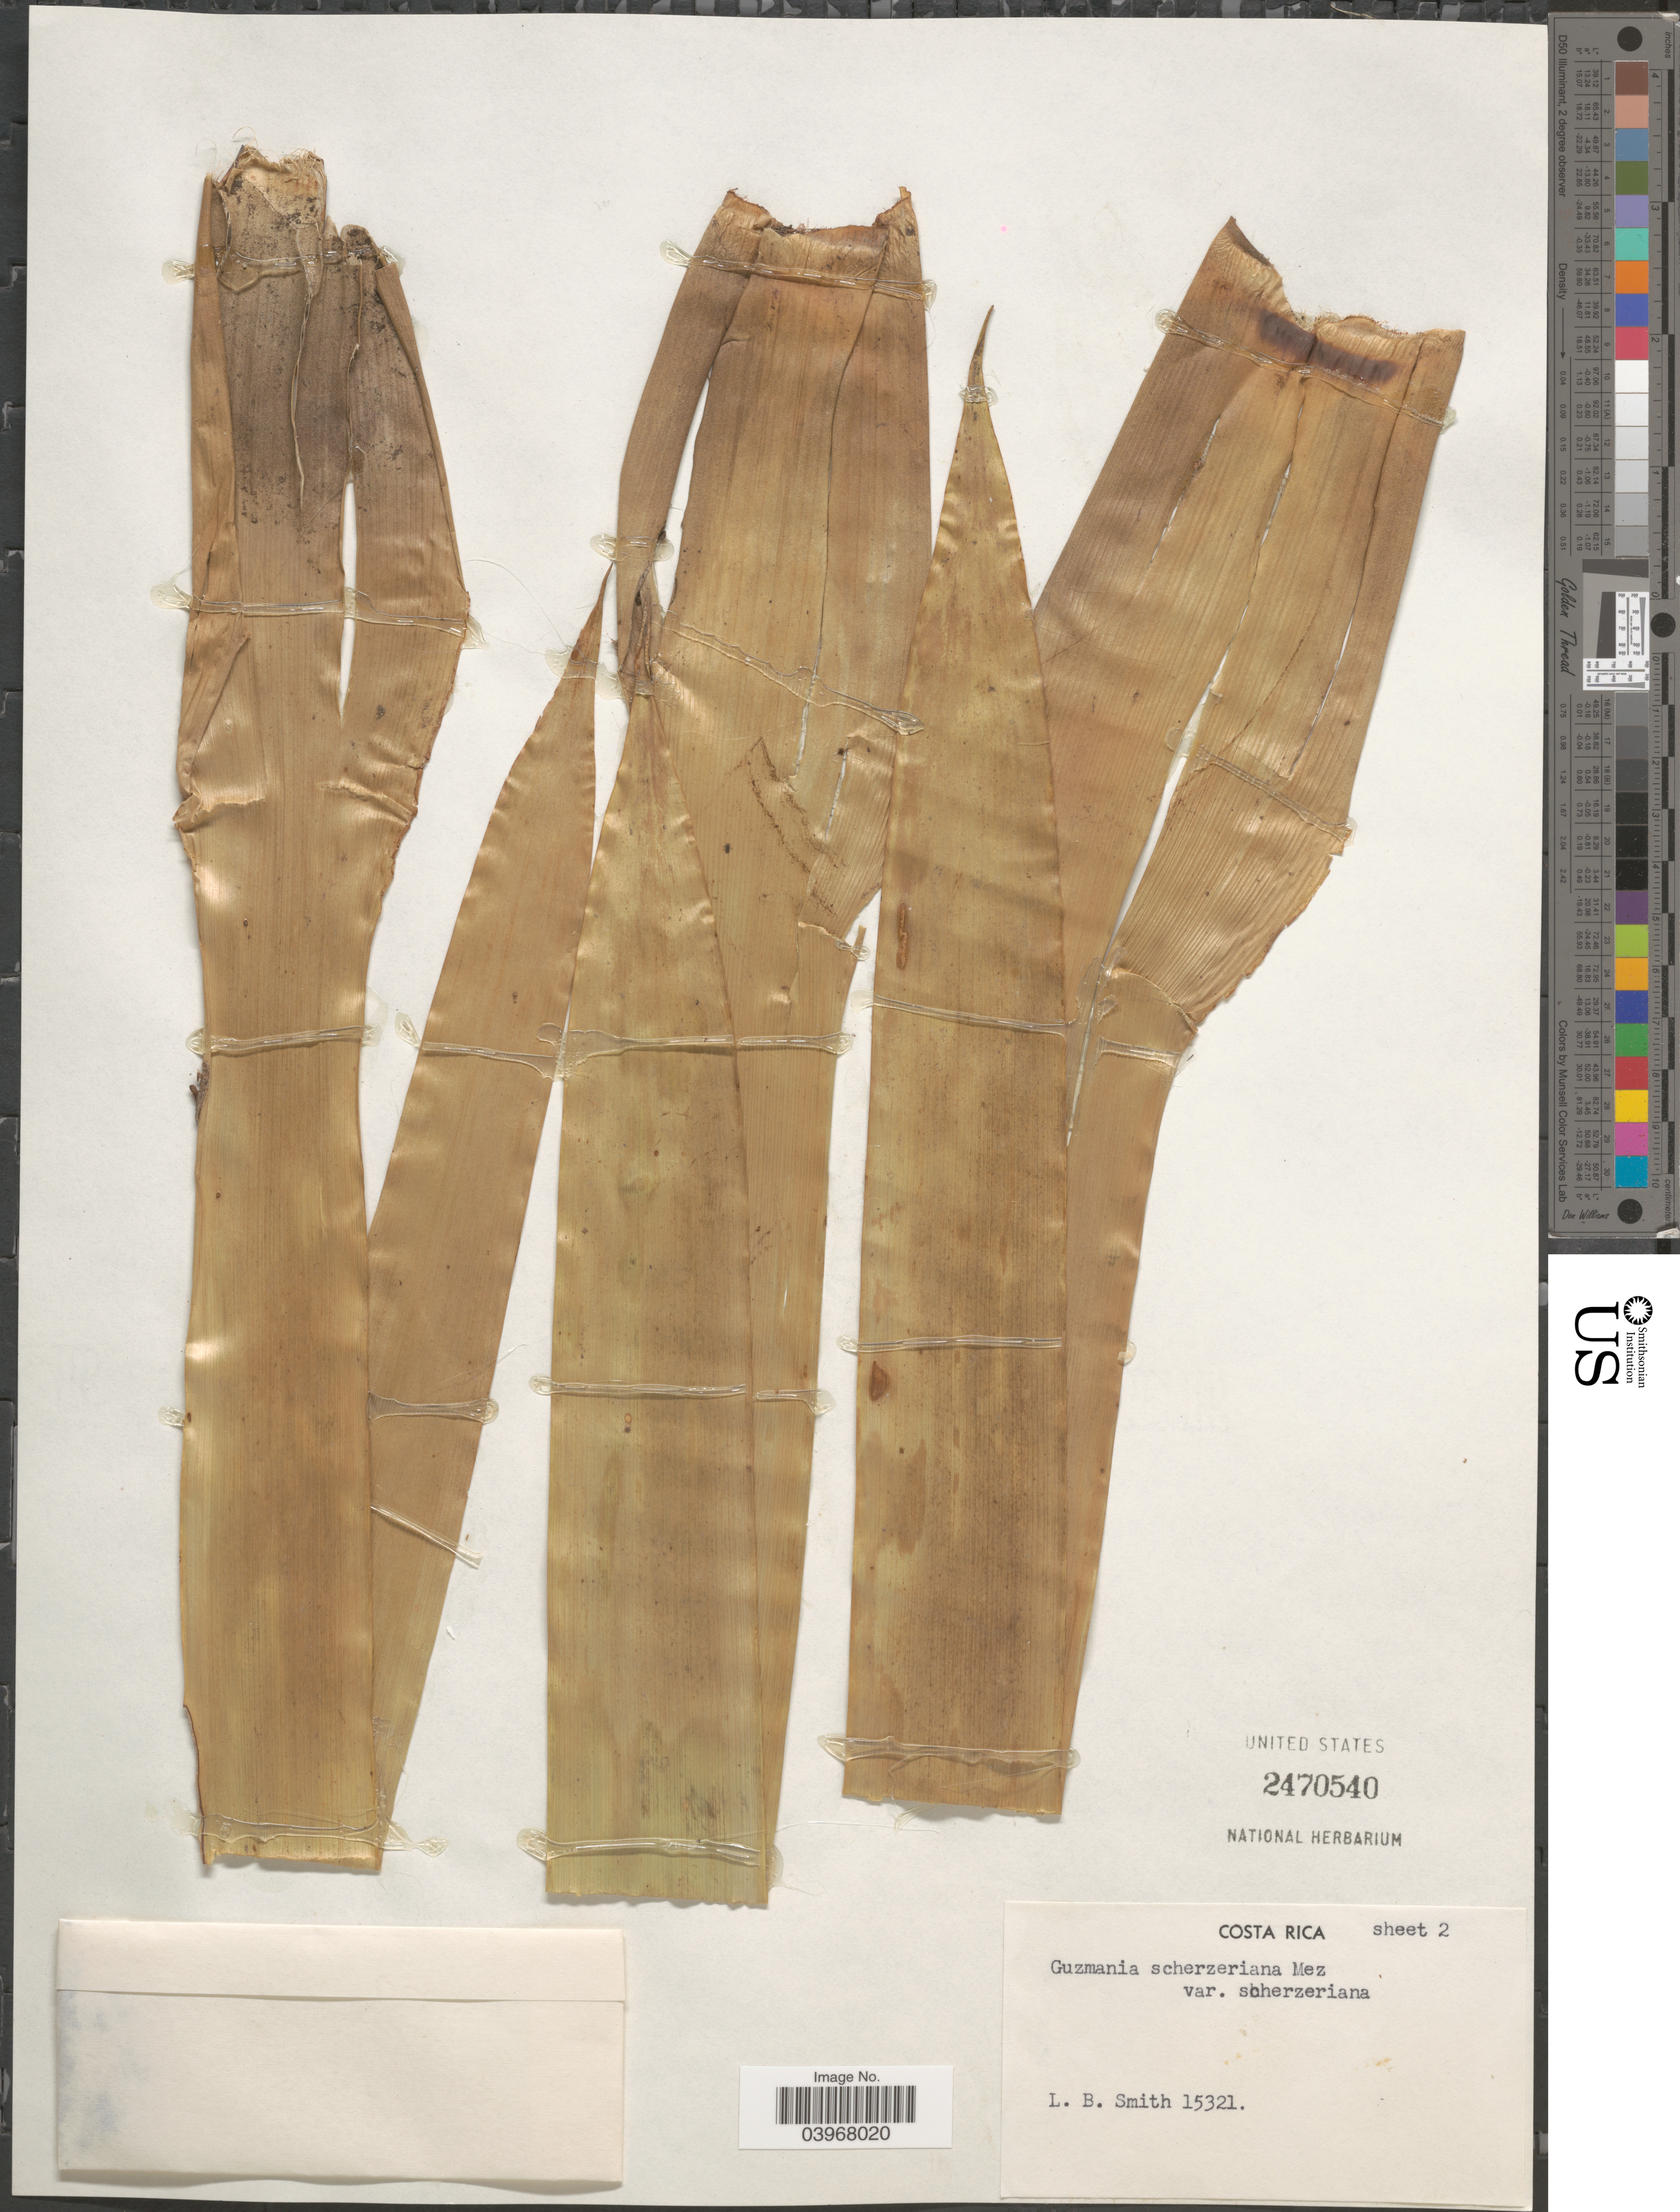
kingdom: Plantae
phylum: Tracheophyta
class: Liliopsida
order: Poales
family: Bromeliaceae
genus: Guzmania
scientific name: Guzmania scherzeriana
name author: Mez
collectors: L. Smith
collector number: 15321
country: Costa Rica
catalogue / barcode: US 2470540